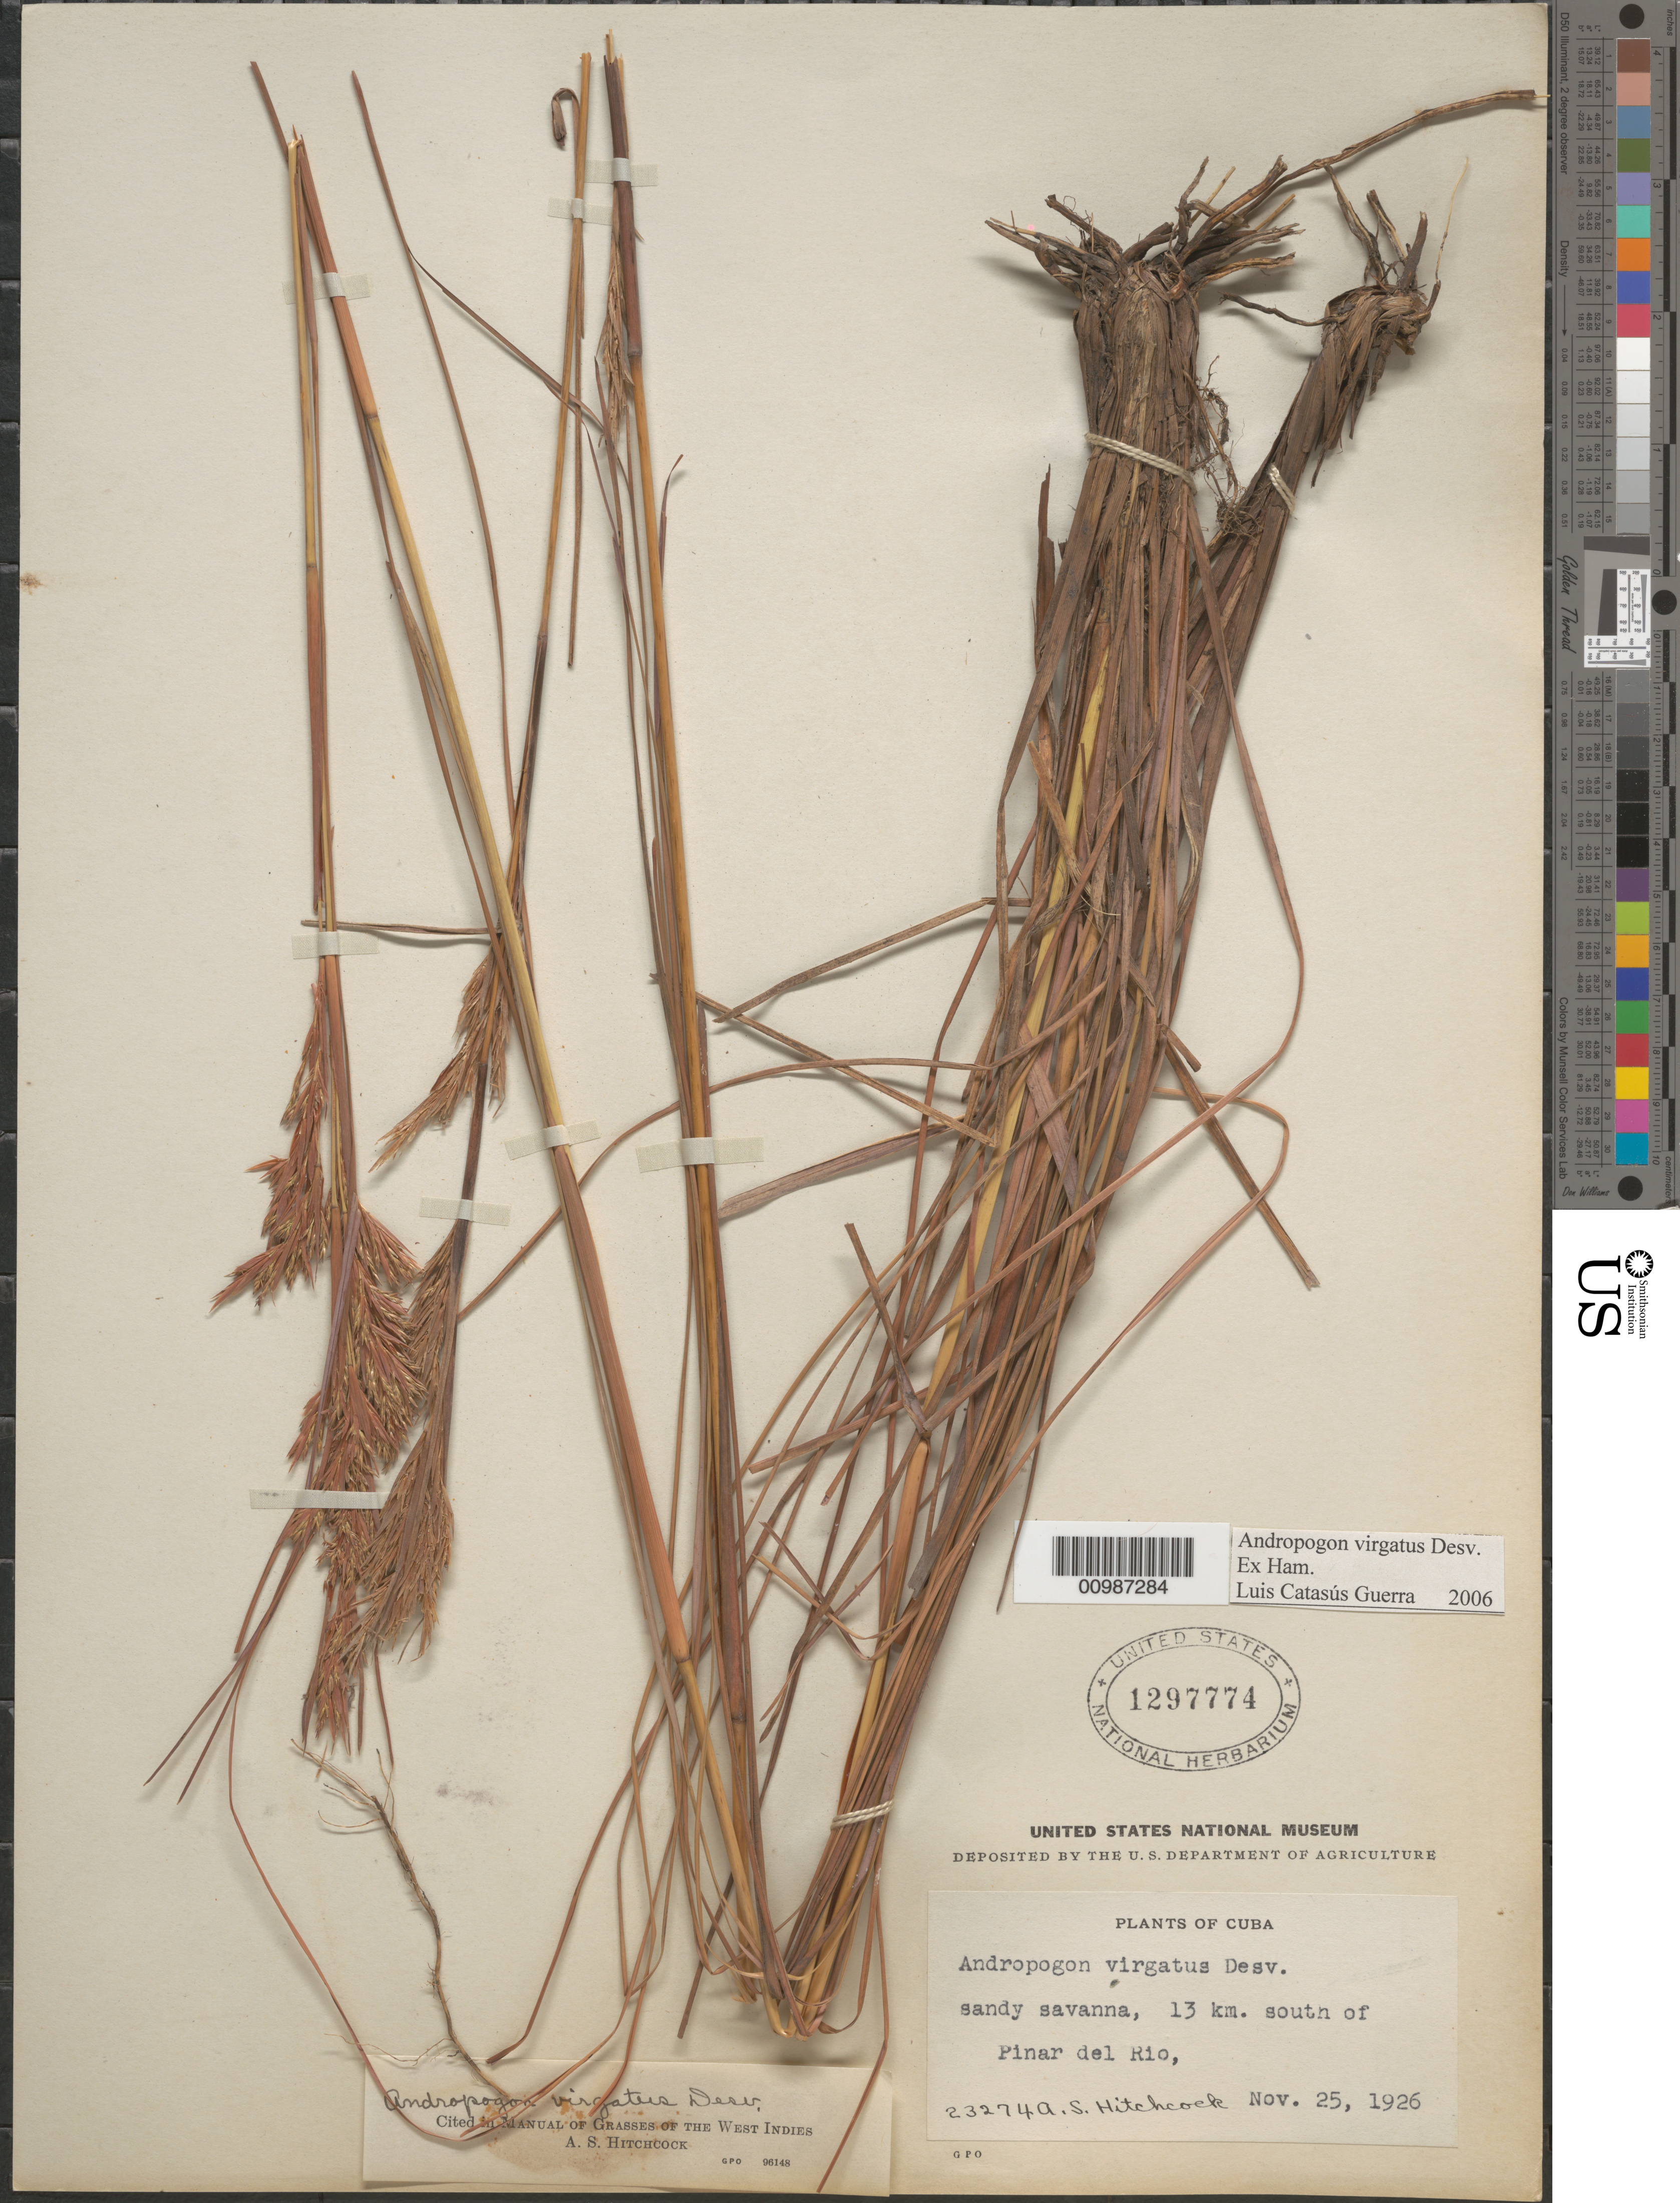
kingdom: Plantae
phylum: Tracheophyta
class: Liliopsida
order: Poales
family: Poaceae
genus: Andropogon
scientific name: Andropogon virgatus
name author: Desv. ex Ham.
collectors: A. S. Hitchcock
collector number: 23274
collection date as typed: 25 Nov 1926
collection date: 1926-11-25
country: Cuba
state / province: Pinar del Rio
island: Cuba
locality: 13 km south of Pinar del Rio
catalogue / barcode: US 1297774